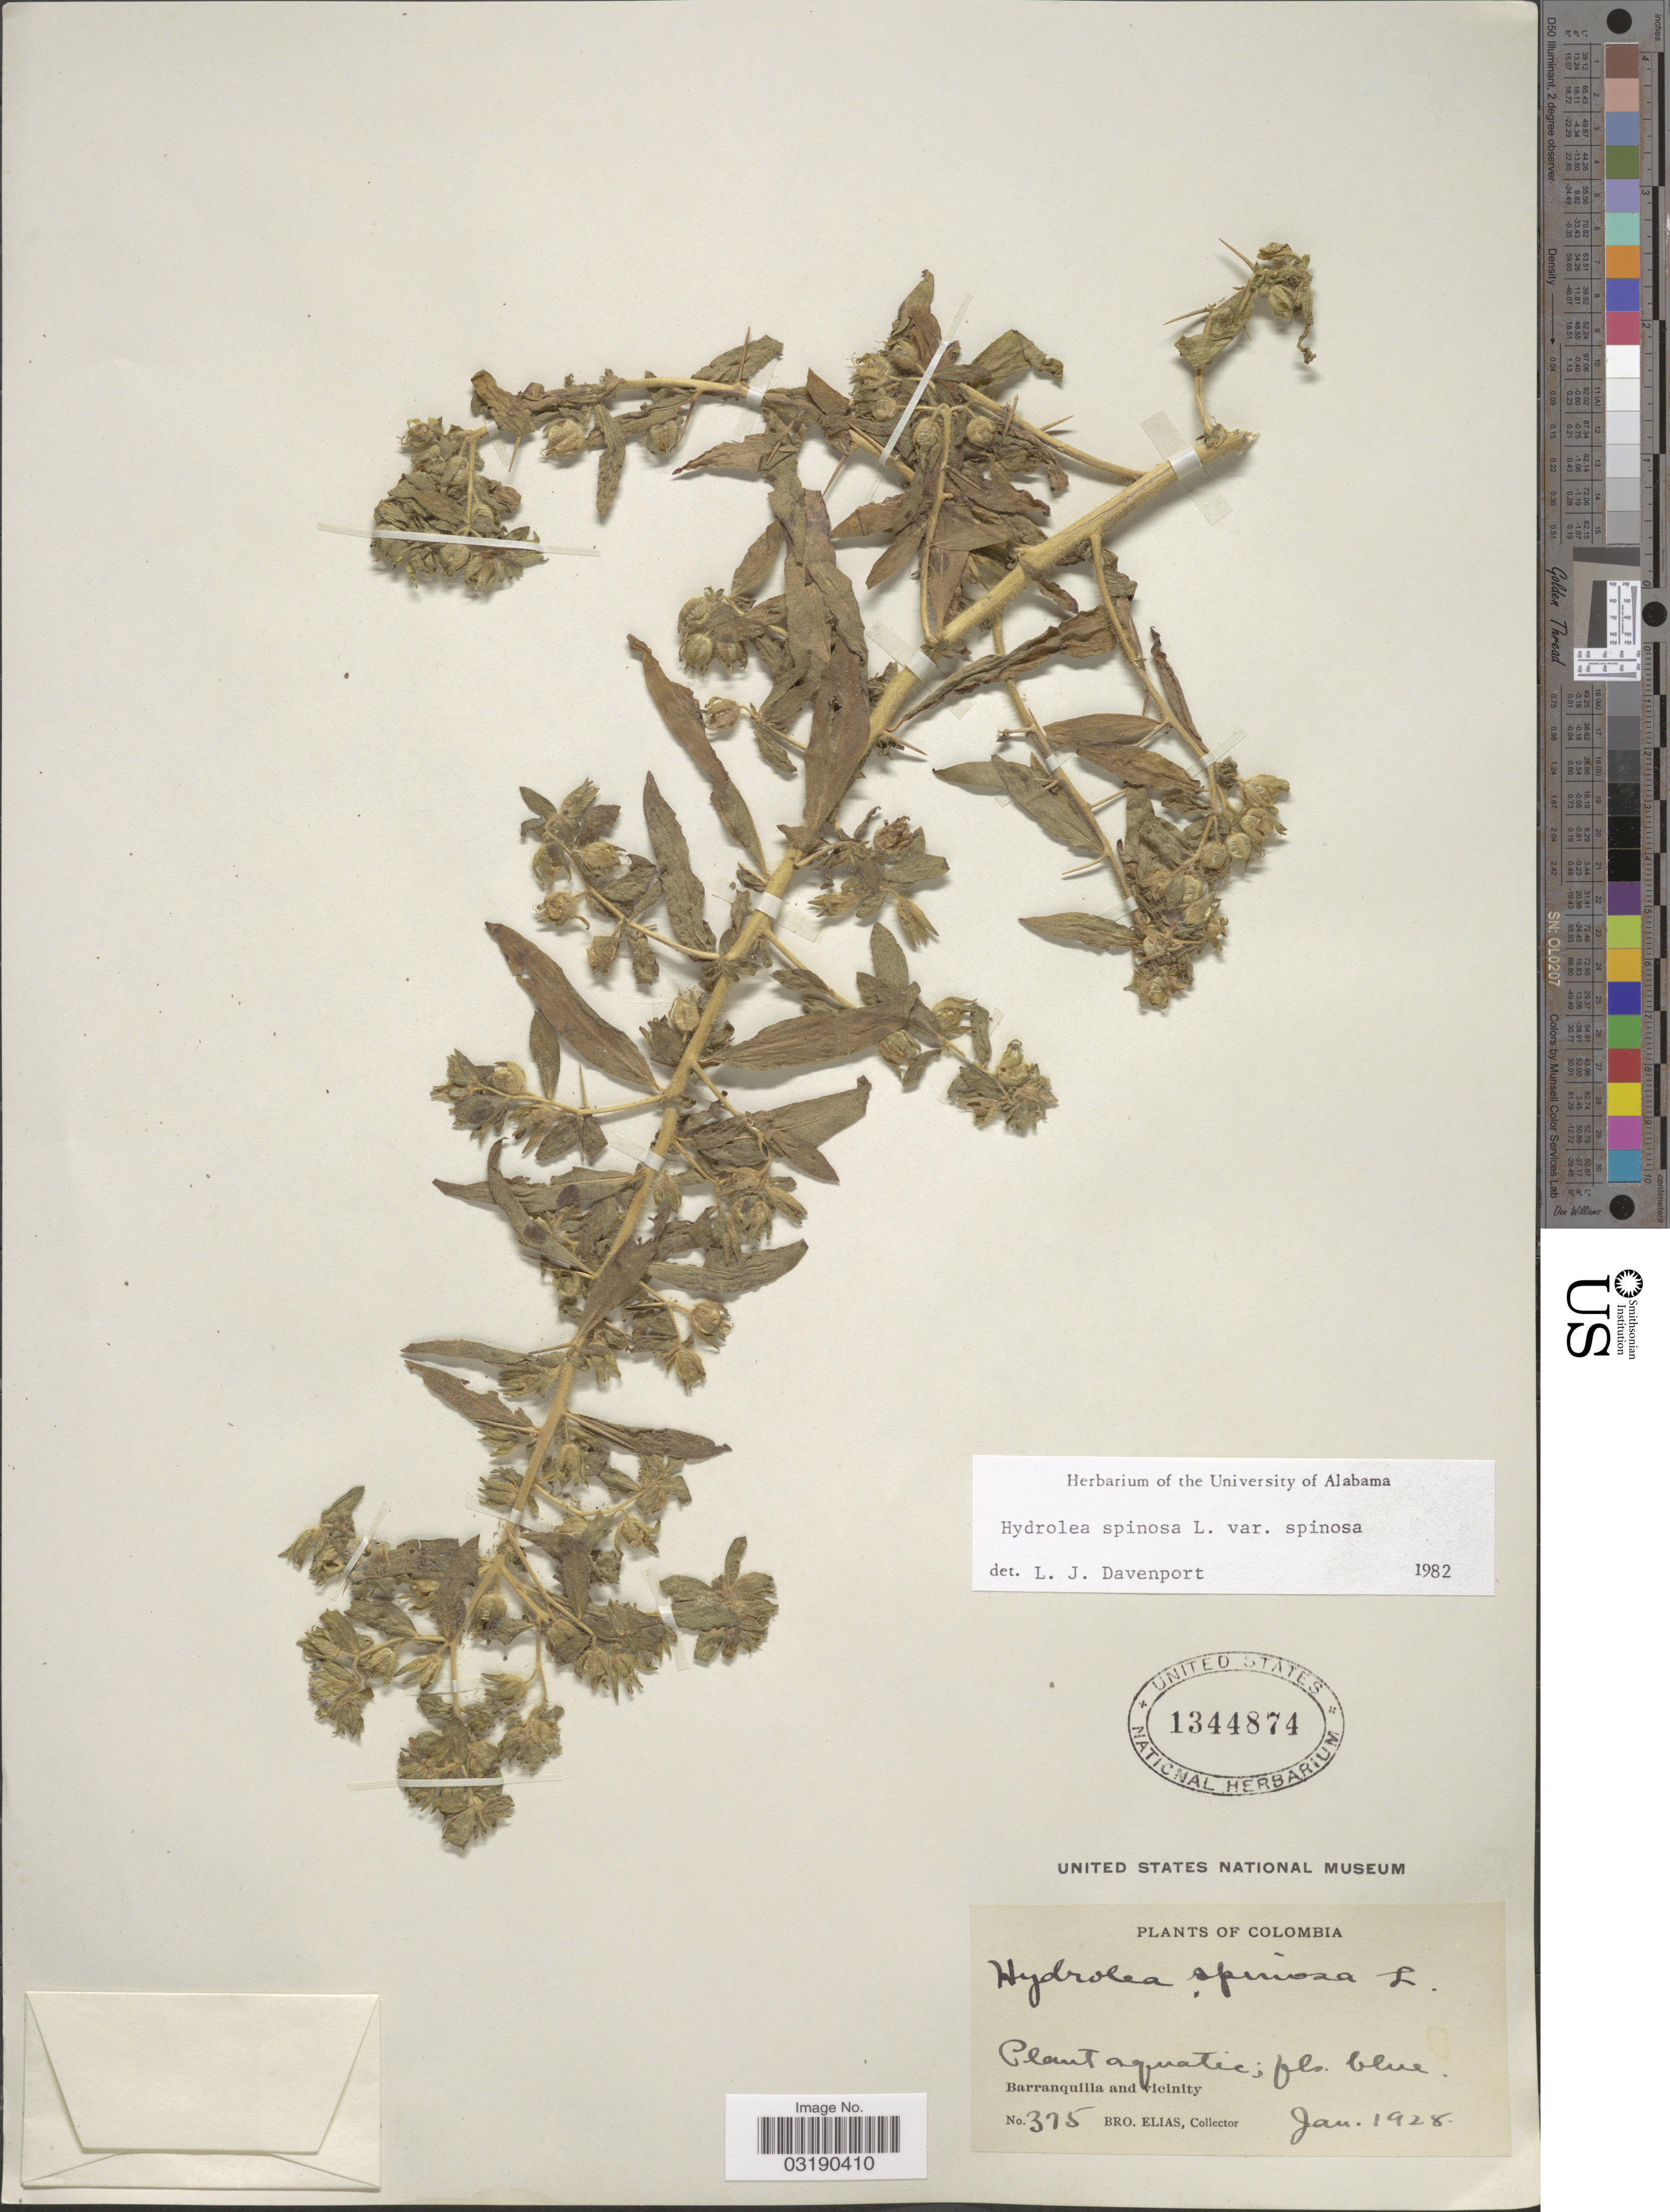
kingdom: Plantae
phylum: Tracheophyta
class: Magnoliopsida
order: Solanales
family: Hydroleaceae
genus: Hydrolea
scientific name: Hydrolea spinosa var. spinosa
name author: L.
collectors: Bro. Elias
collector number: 375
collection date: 1928-01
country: Colombia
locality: Barranquilla and vicinity.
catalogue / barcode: US 1344874